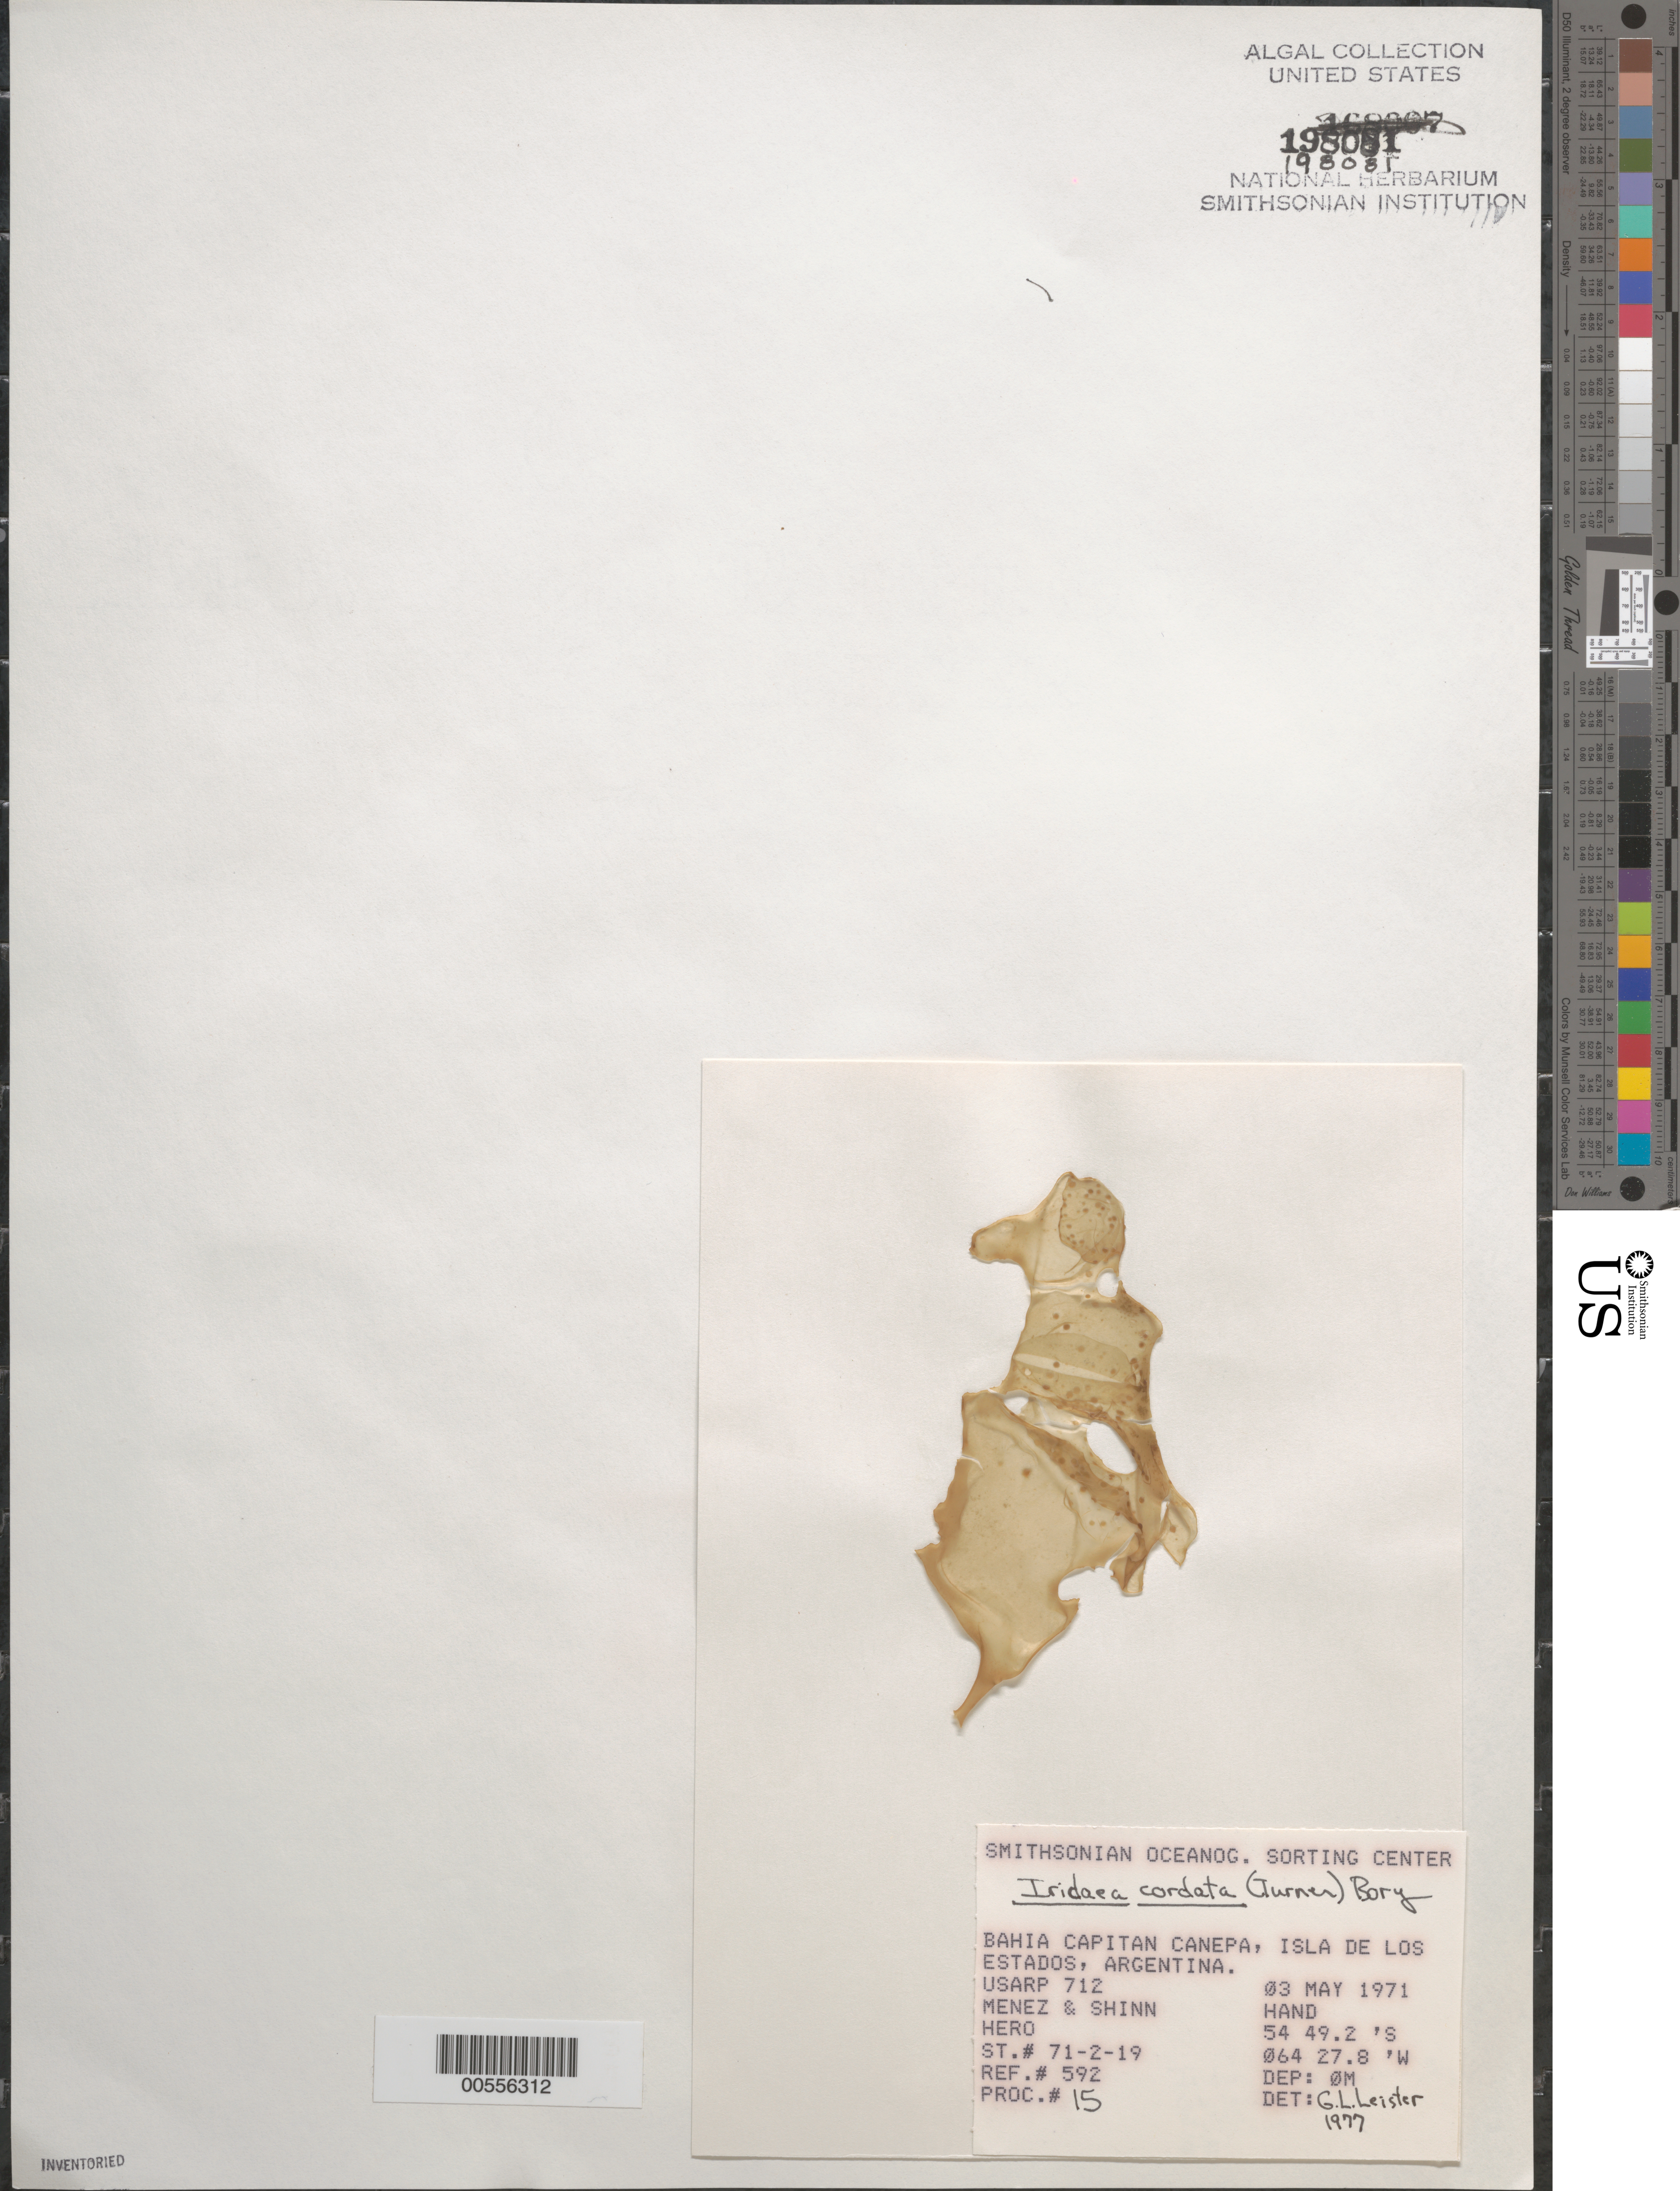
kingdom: Plantae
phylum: Rhodophyta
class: Florideophyceae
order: Gigartinales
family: Gigartinaceae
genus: Iridaea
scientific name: Iridaea cordata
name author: (Turner) Bory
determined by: Leister, G. L.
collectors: SOSC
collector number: Station 71-2-19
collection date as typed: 03 May 1971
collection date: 1971-05-03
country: Argentina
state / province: Tierra del Fuego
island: Isla de los Estados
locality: Bahia Capitan Canepa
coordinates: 059 49.2'S, 064 27.8'W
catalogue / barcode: US 198081